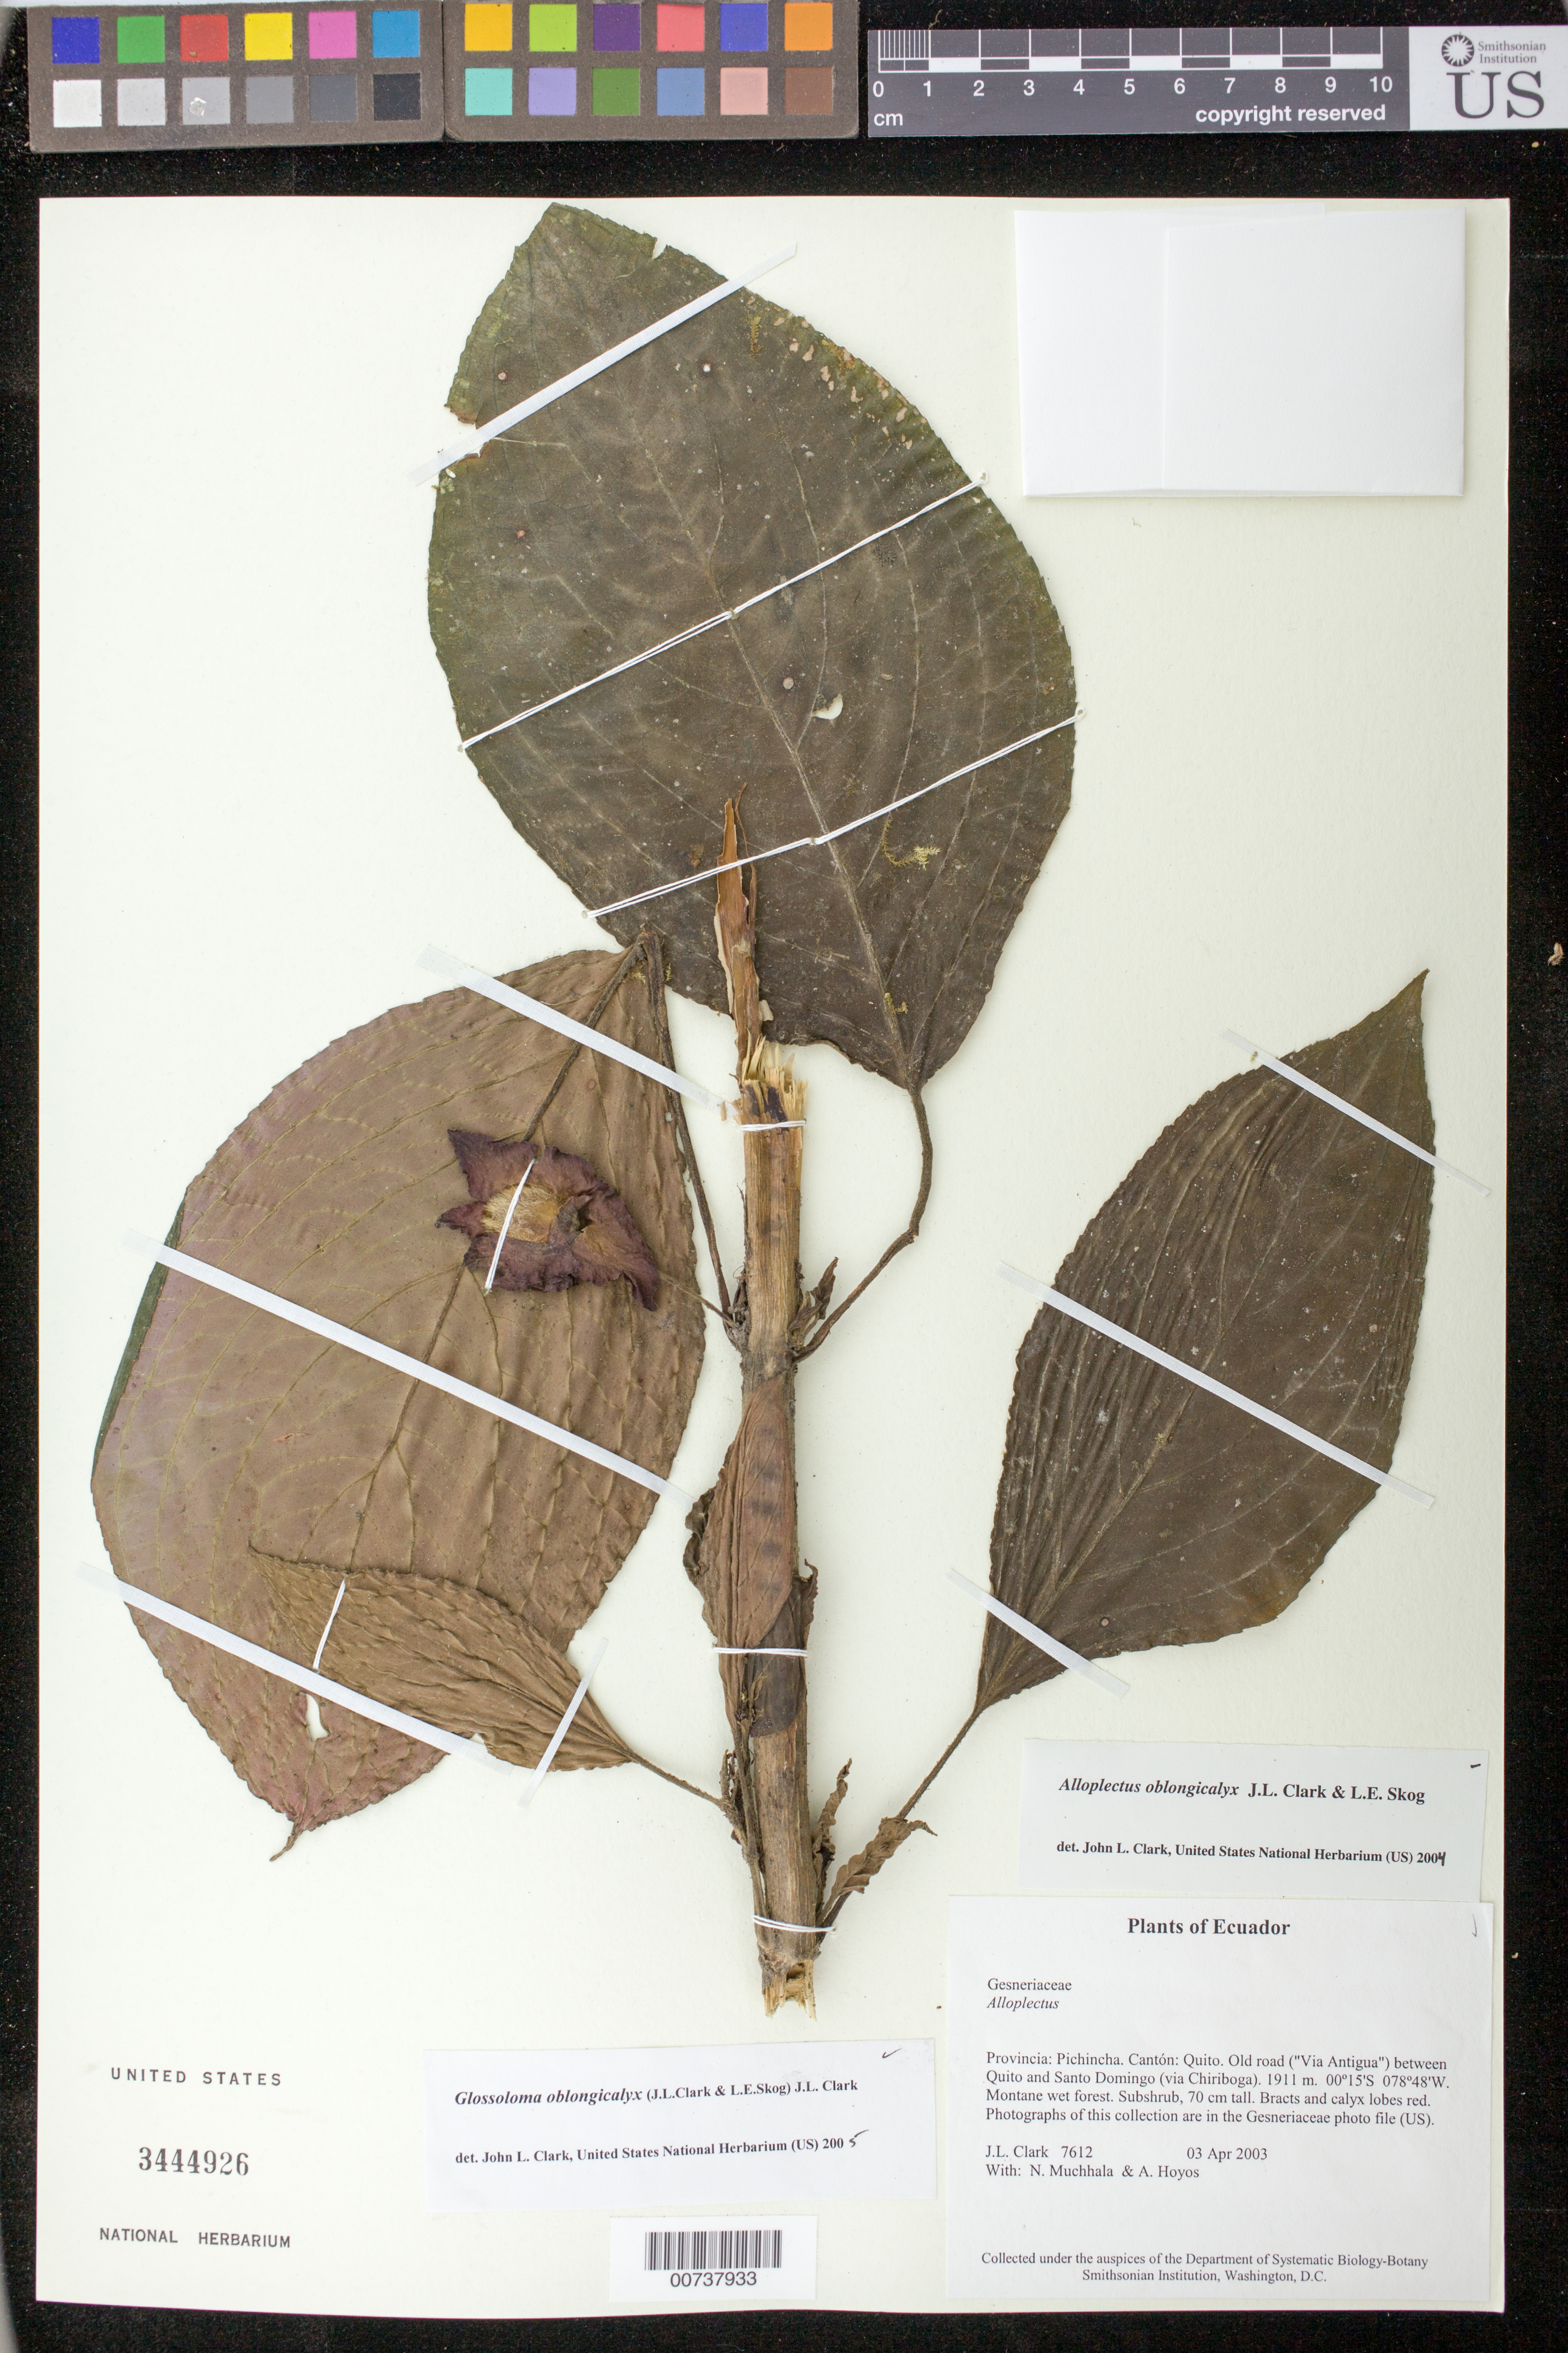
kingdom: Plantae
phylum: Tracheophyta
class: Magnoliopsida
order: Lamiales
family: Gesneriaceae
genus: Glossoloma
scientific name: Glossoloma oblongicalyx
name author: (J.L. Clark & L.E. Skog) J.L. Clark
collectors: J. L. Clark, N. Muchhala & A. Hoyos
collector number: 7612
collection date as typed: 03 Apr 2003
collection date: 2003-04-03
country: Ecuador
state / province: Pichincha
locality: Quito. Old road ("Via Antigua") between Quito and Santo Domingo (via Chiriboga).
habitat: Montane wet forest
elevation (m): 1911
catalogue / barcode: US 3444926